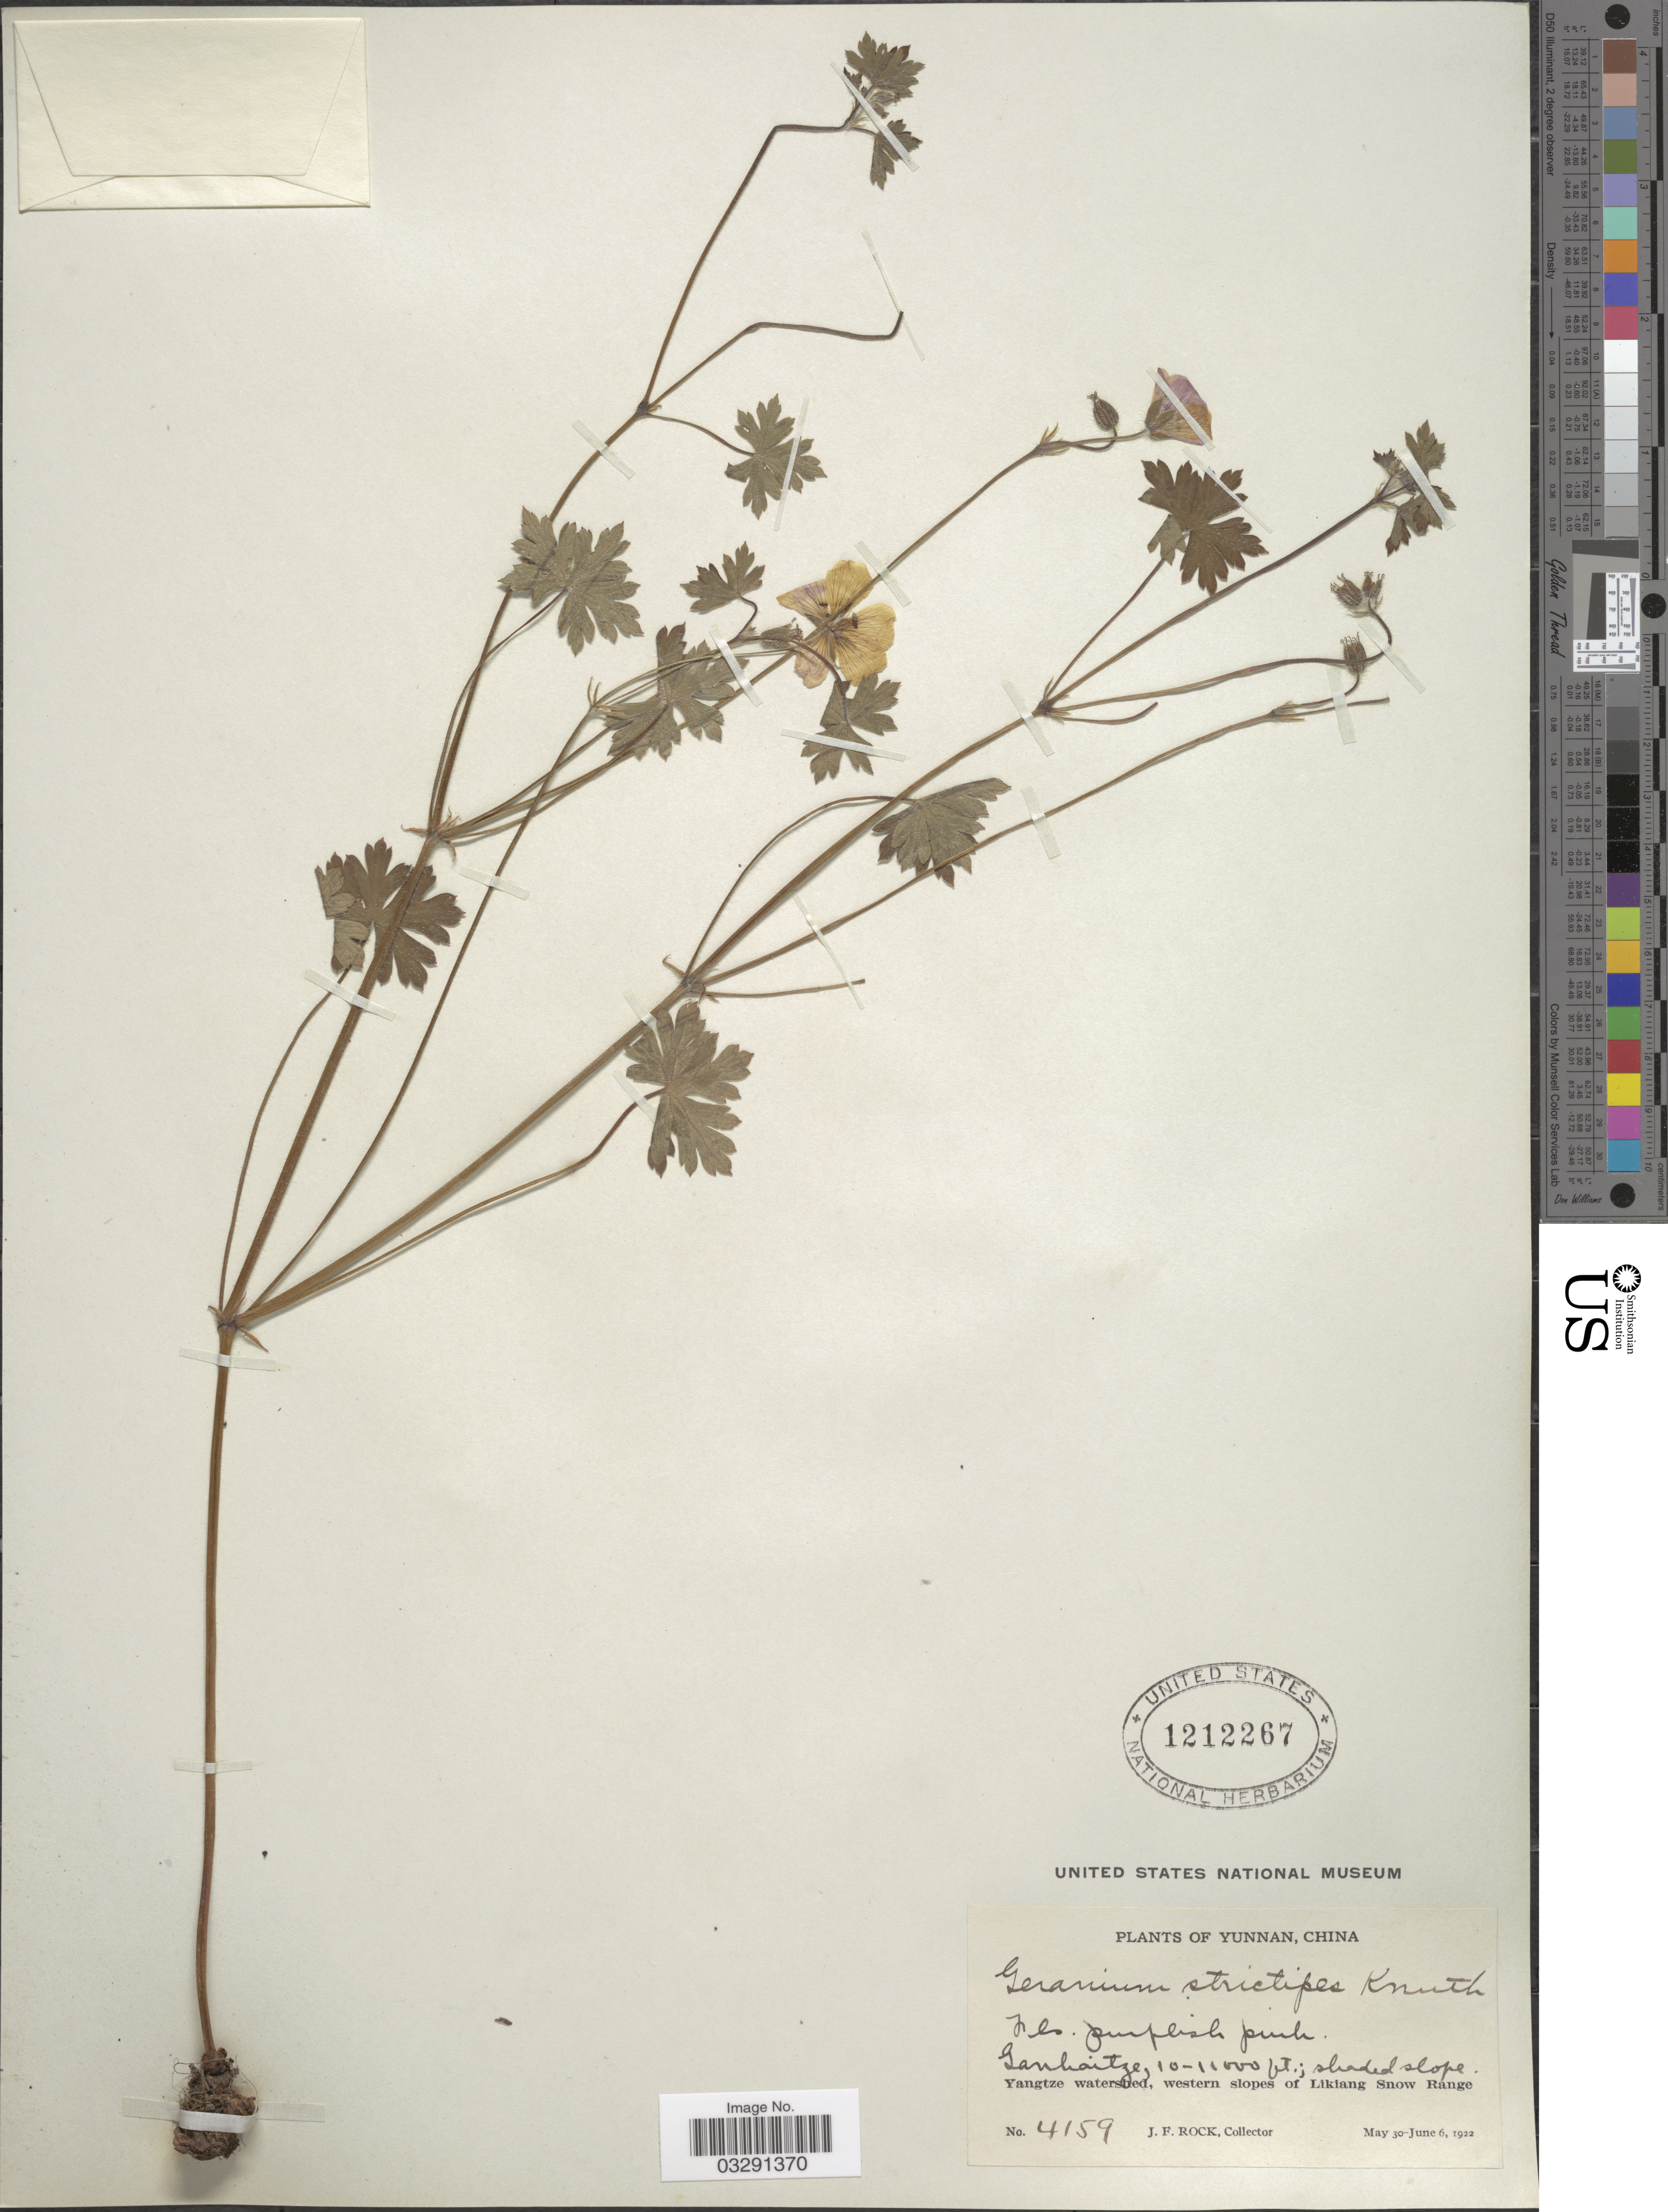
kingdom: Plantae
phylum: Tracheophyta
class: Magnoliopsida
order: Geraniales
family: Geraniaceae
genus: Geranium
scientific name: Geranium strictipes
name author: R. Knuth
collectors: J. Rock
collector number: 4159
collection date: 1922-05-30/1922-06-06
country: China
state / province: Yunnan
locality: Ganhaitza, Yangtze watershed, western slopes of Likiang Snow Range.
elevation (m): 3048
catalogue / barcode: US 1212267